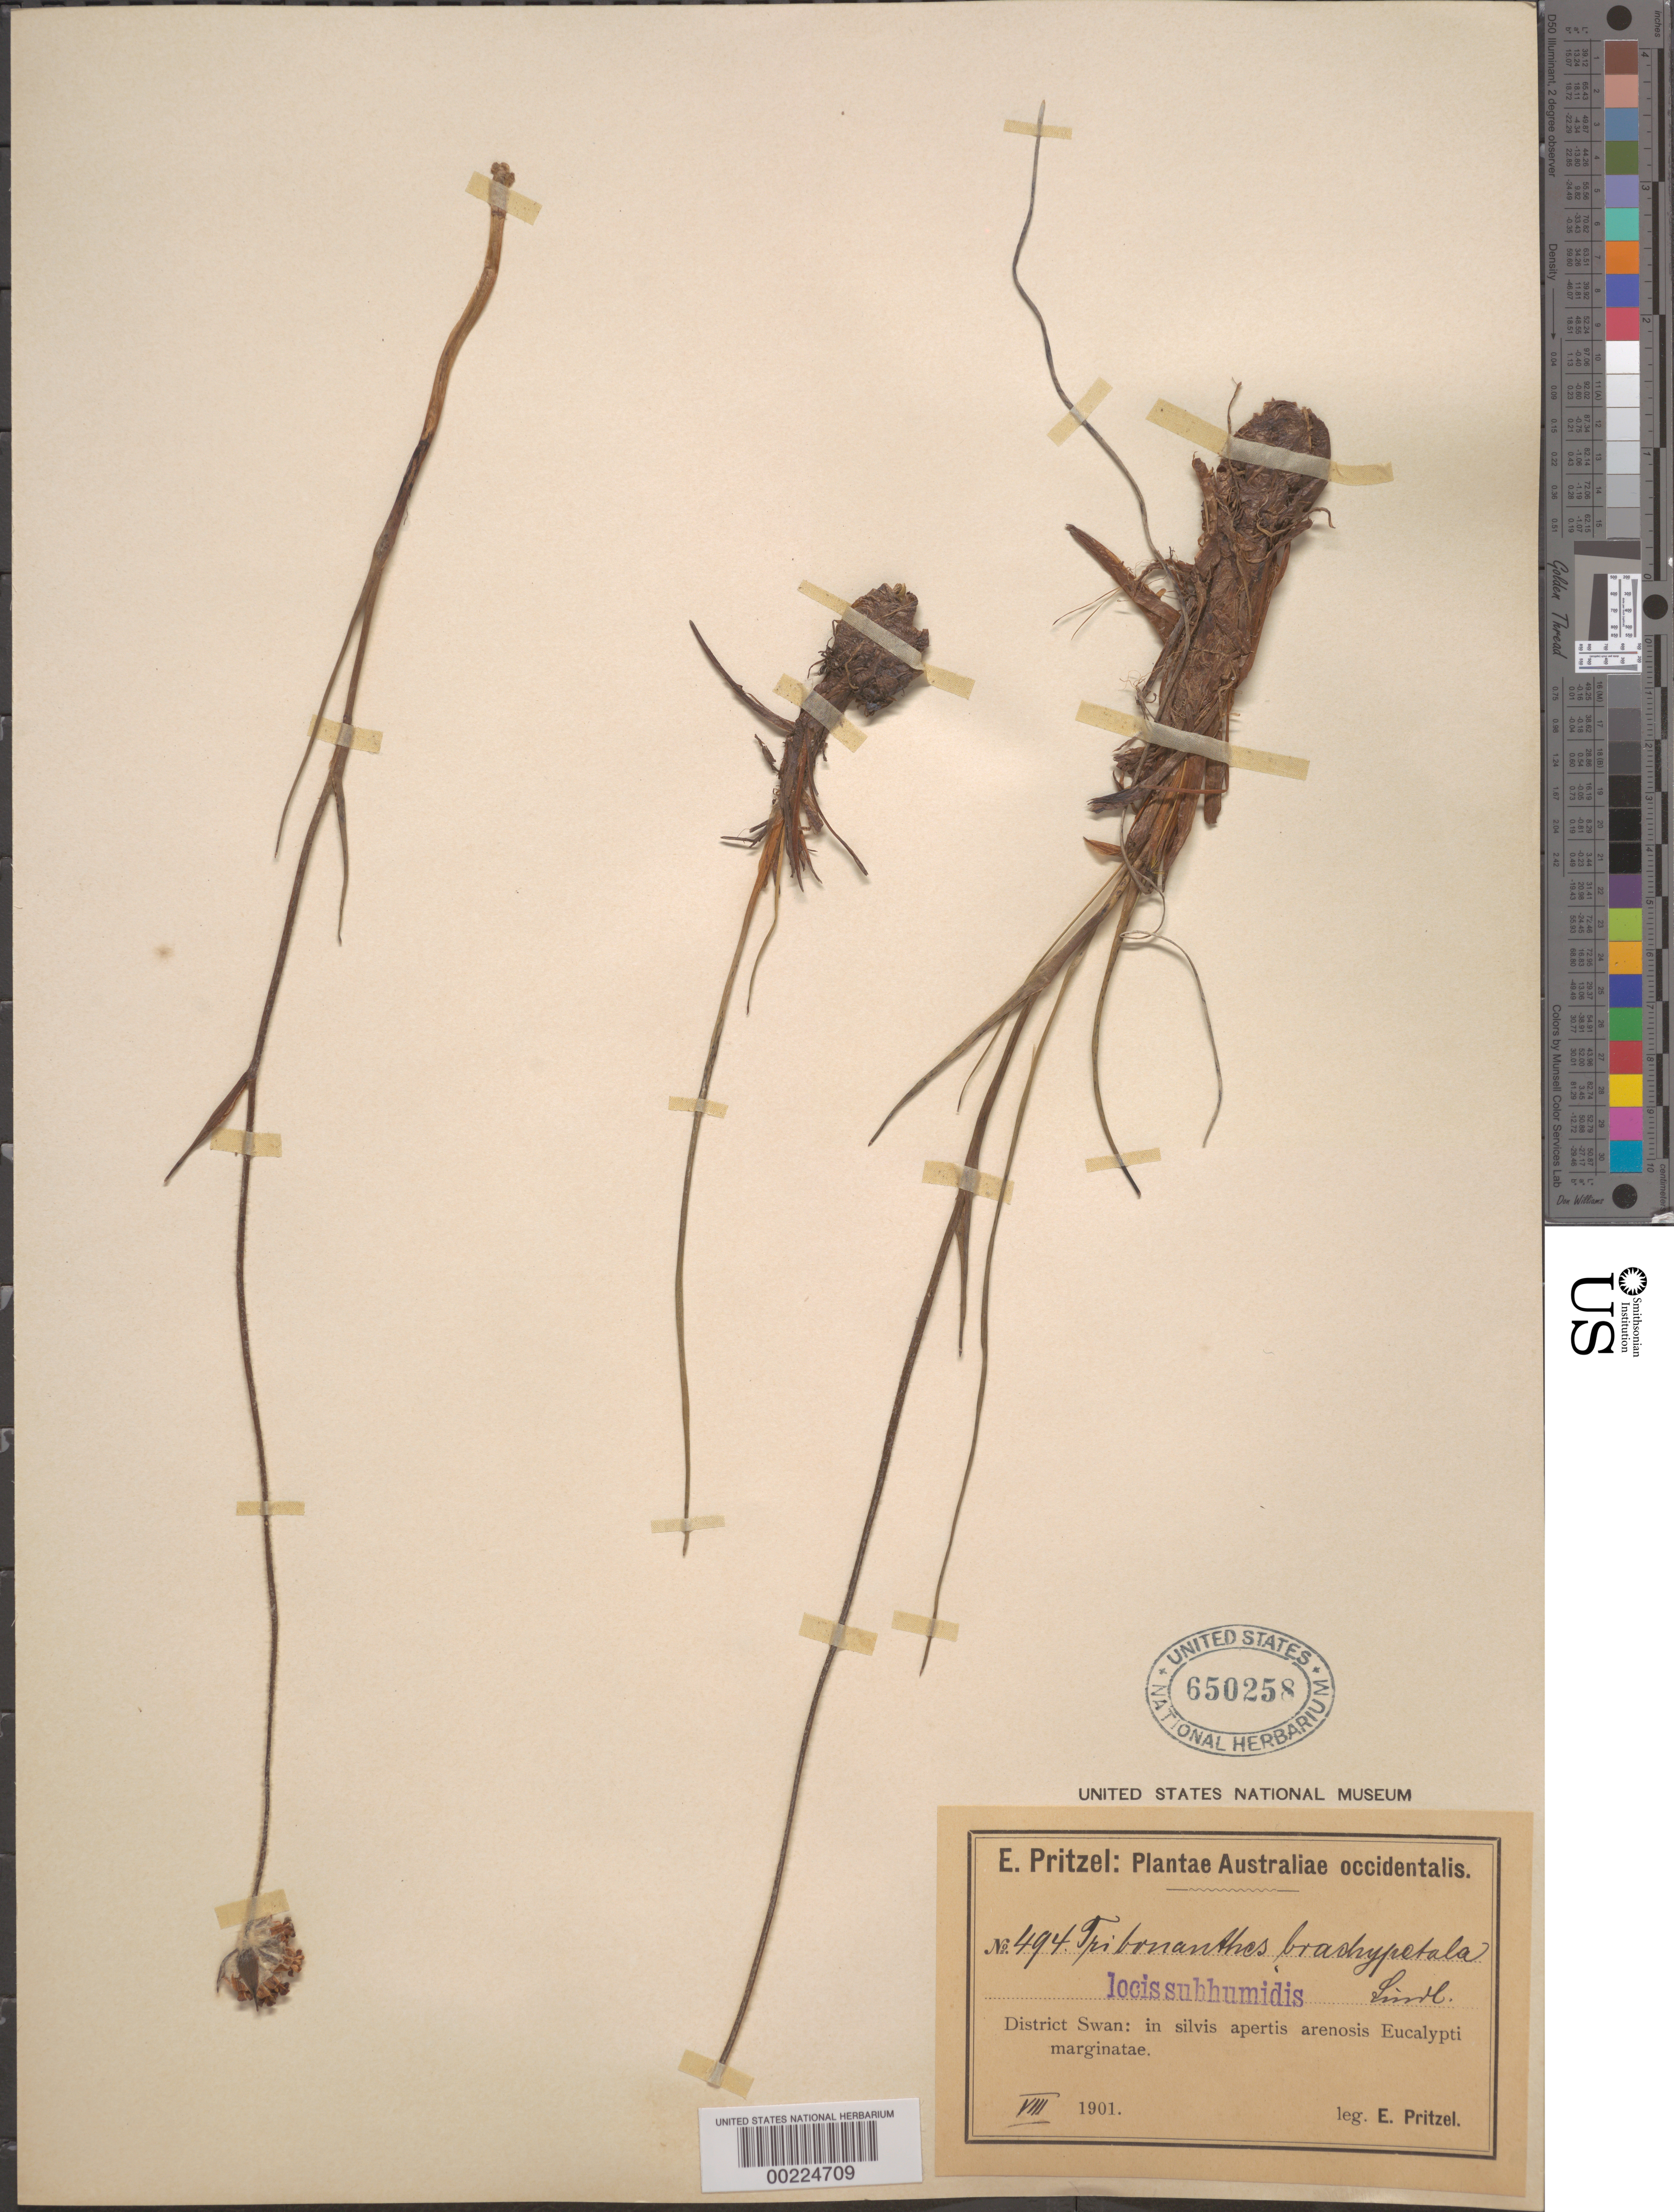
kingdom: Plantae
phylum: Tracheophyta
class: Liliopsida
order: Commelinales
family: Haemodoraceae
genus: Tribonanthes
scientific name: Tribonanthes brachypetala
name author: Lindl.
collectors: E. G. Pritzel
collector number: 494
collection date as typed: Aug 1901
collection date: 1901-08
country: Australia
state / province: Western Australia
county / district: Swan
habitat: Open woods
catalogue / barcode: US 650258